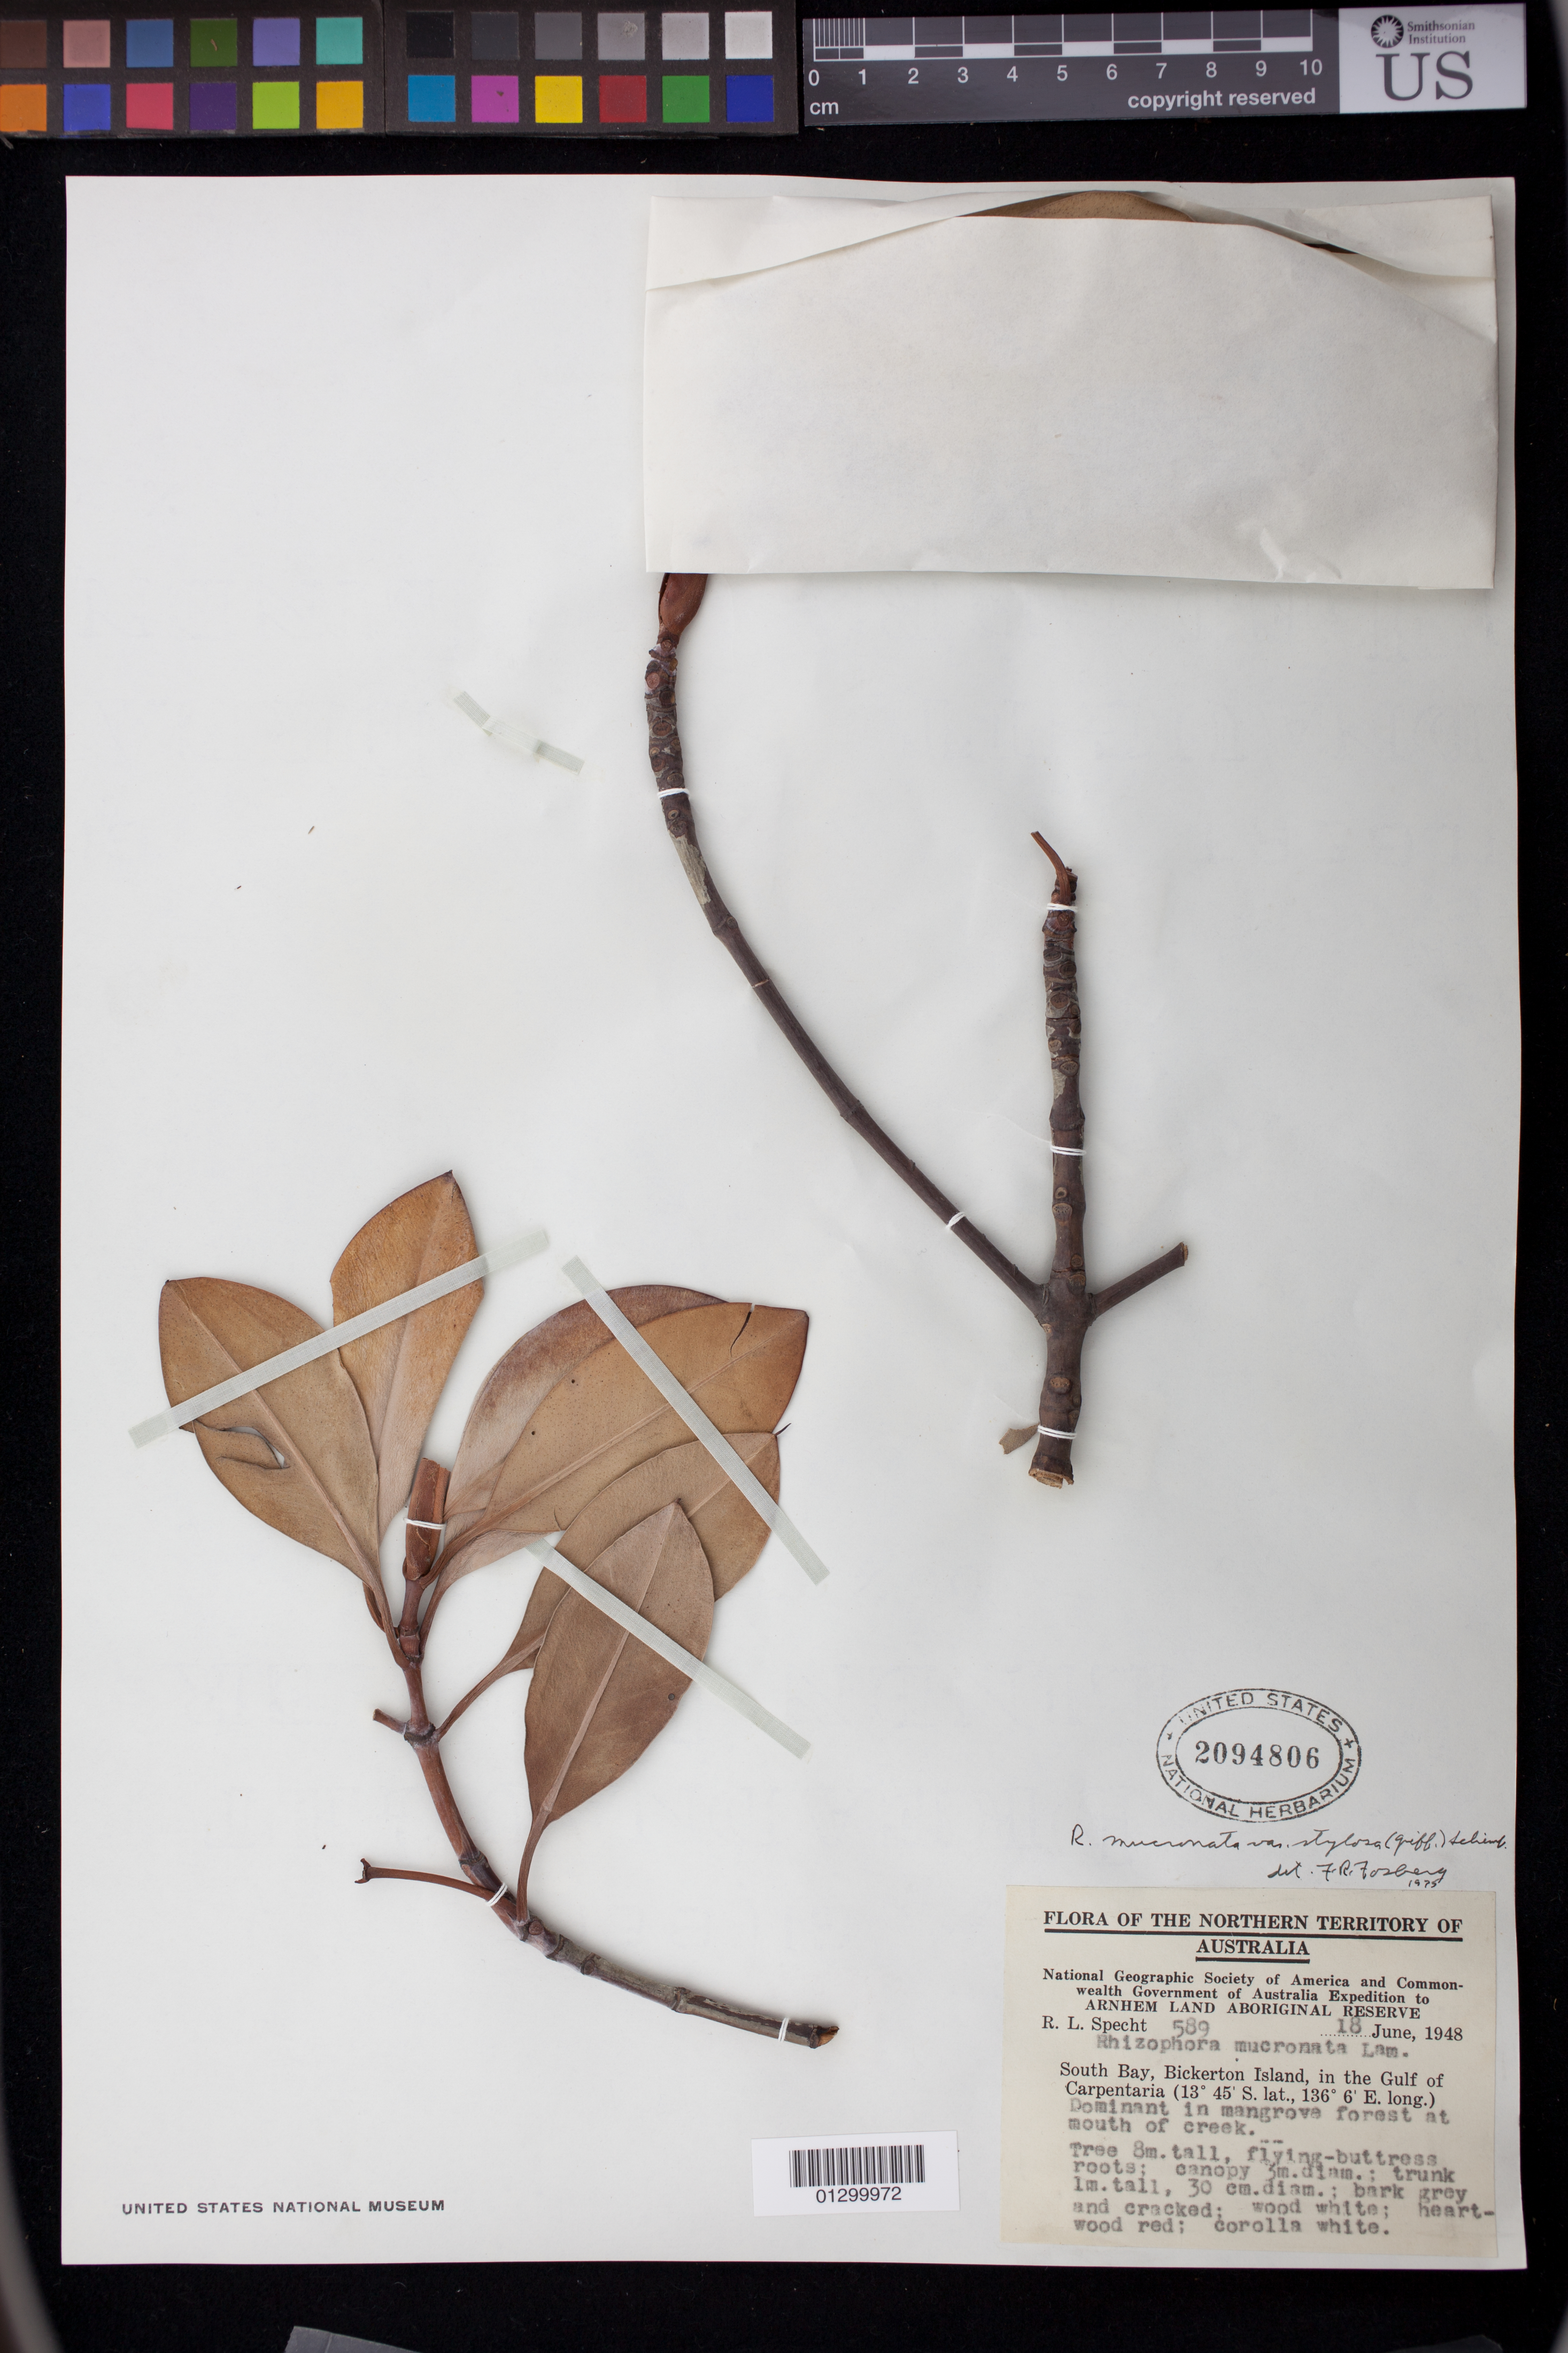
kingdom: Plantae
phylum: Tracheophyta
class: Magnoliopsida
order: Malpighiales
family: Rhizophoraceae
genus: Rhizophora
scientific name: Rhizophora mucronata var. stylosa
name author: Lam.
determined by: Fosberg, F. R.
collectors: R. L. Specht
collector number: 589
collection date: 1948-06-18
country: Australia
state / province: Northern Territory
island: Bickerton Island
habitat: Dominant in mangrove forest at mouth of creek.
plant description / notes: Tre 8 m. tall, flying-buttress roots; canopy 3 m. diam.; trunk 1 m. tall, 30 cm. diam.; bark grey and cracked; wood white; heartwood red; corolla white.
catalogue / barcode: US 2094806